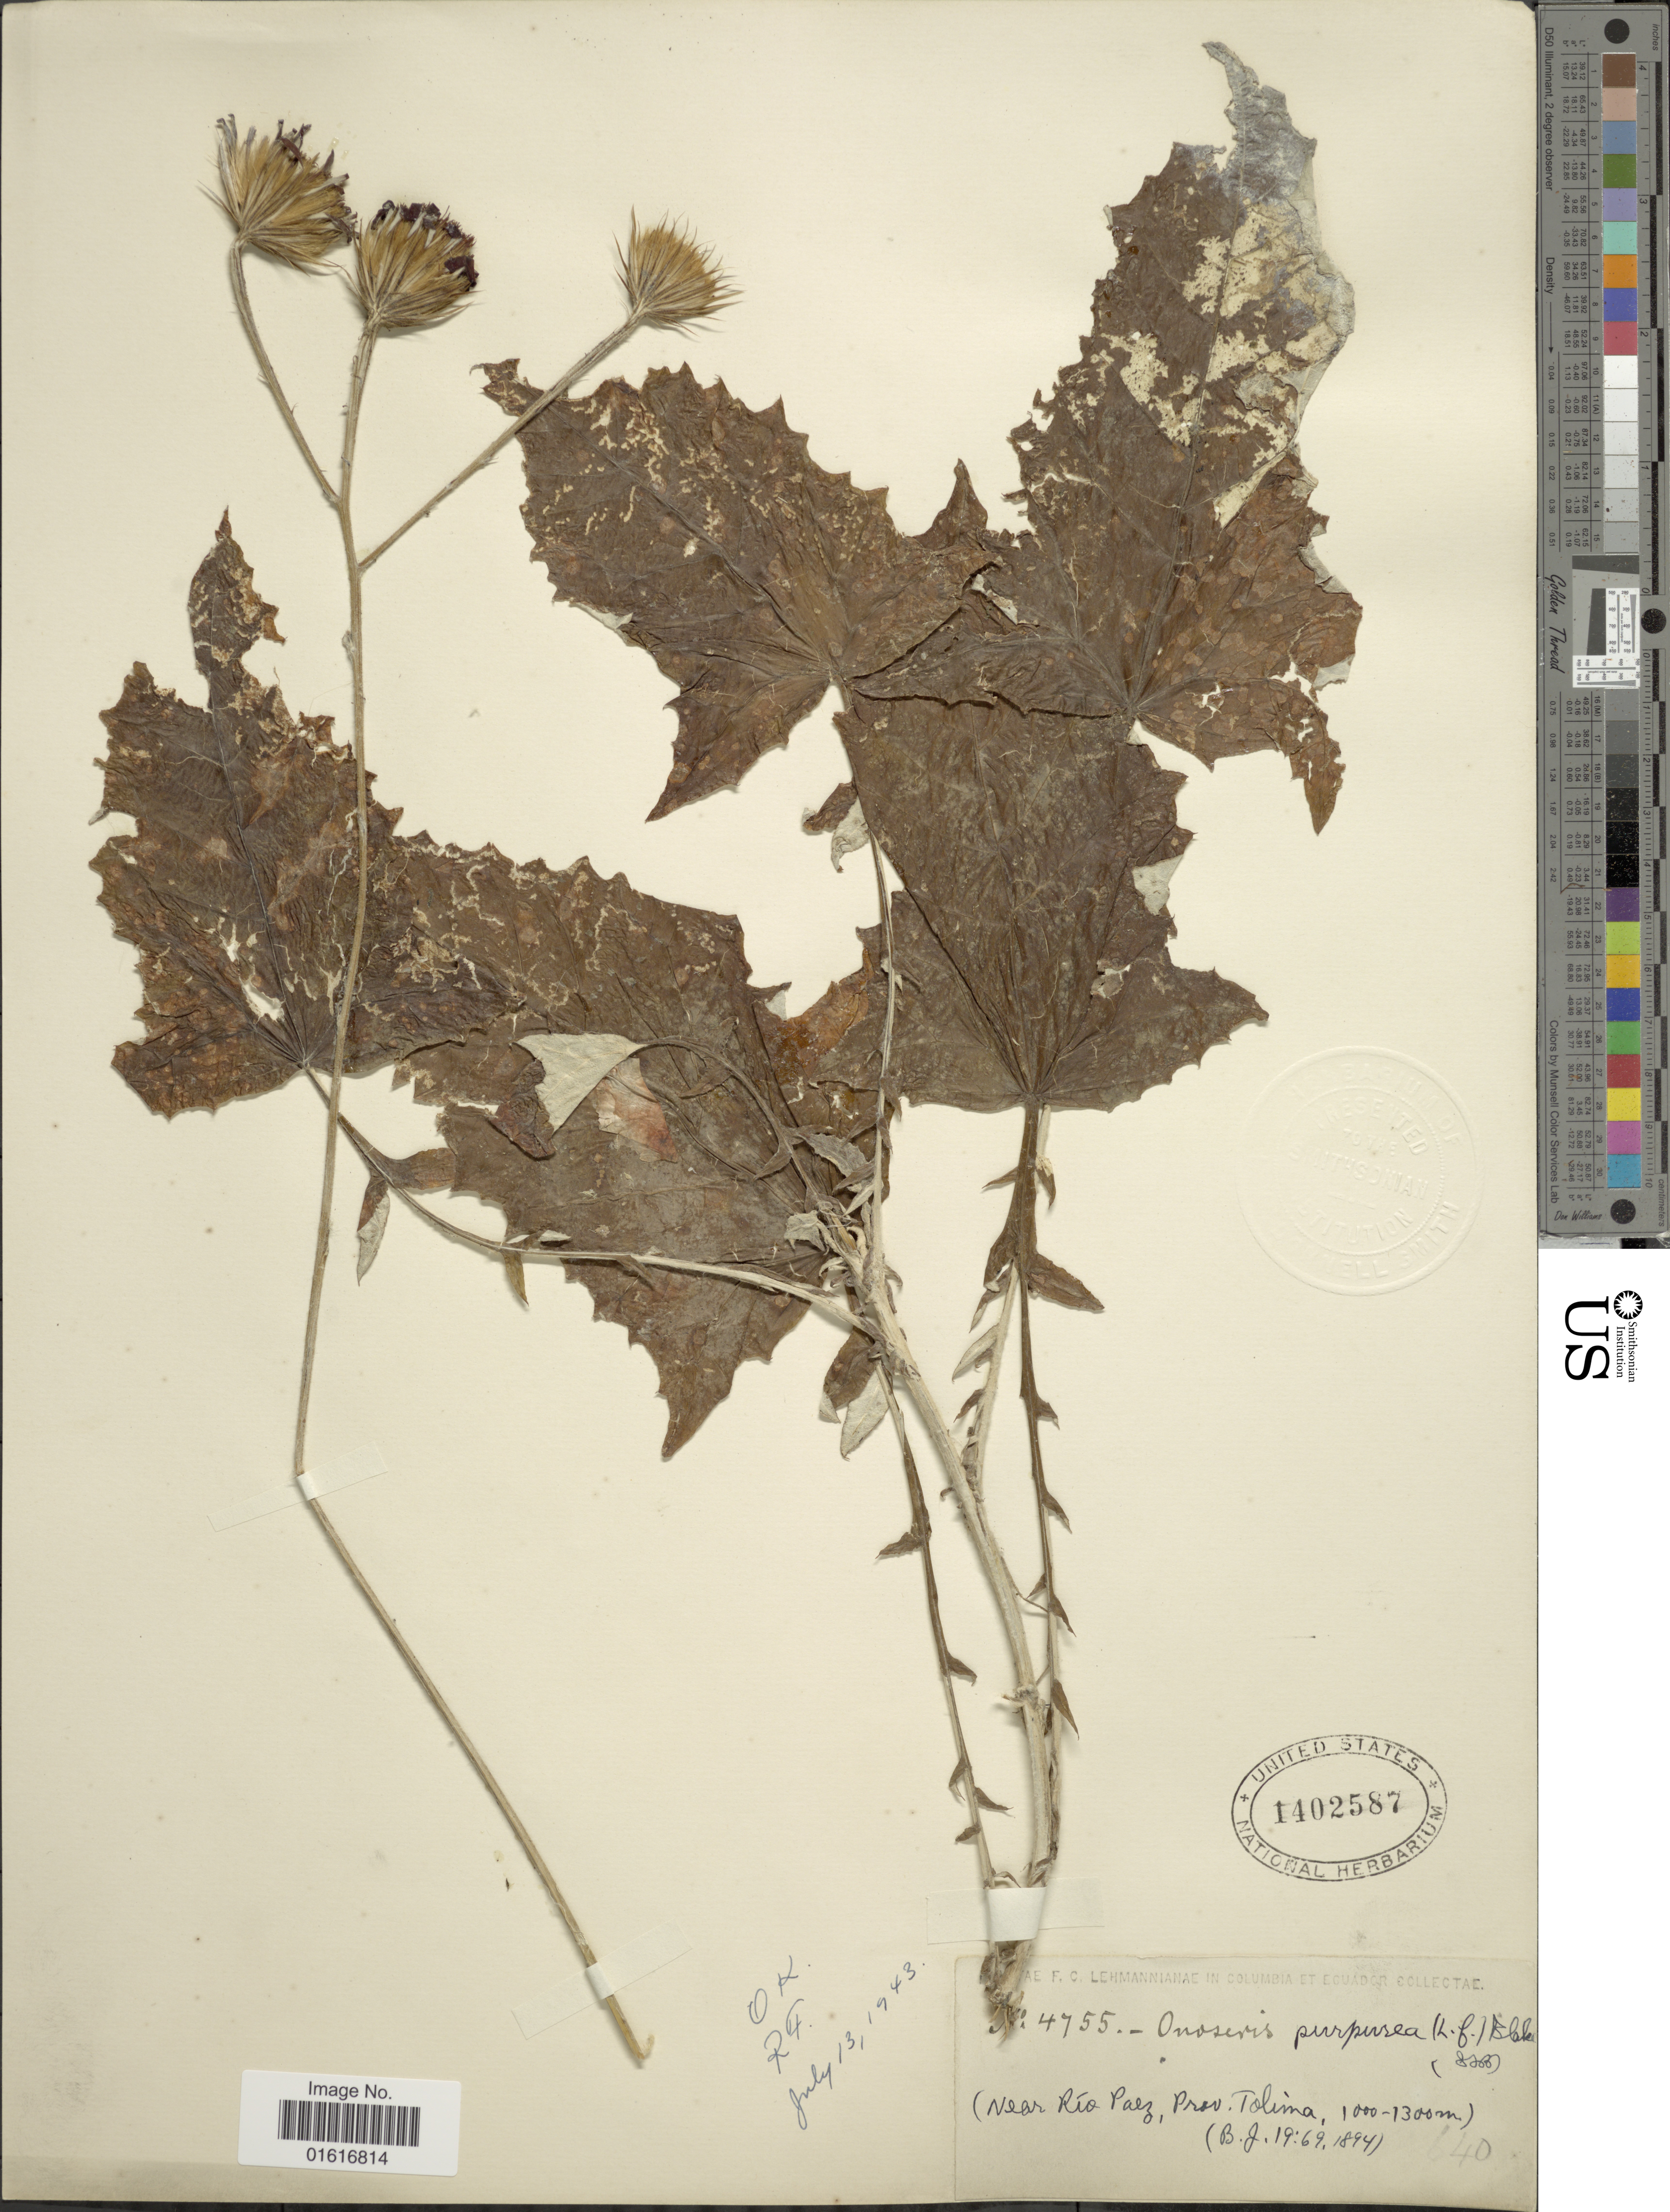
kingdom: Plantae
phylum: Tracheophyta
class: Magnoliopsida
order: Asterales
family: Asteraceae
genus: Onoseris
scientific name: Onoseris purpurea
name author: (L. f.) S.F. Blake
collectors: F. C. Lehmann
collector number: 4755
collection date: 1894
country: Colombia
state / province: Tolima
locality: Near Rio Paez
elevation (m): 1000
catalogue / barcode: US 1402587